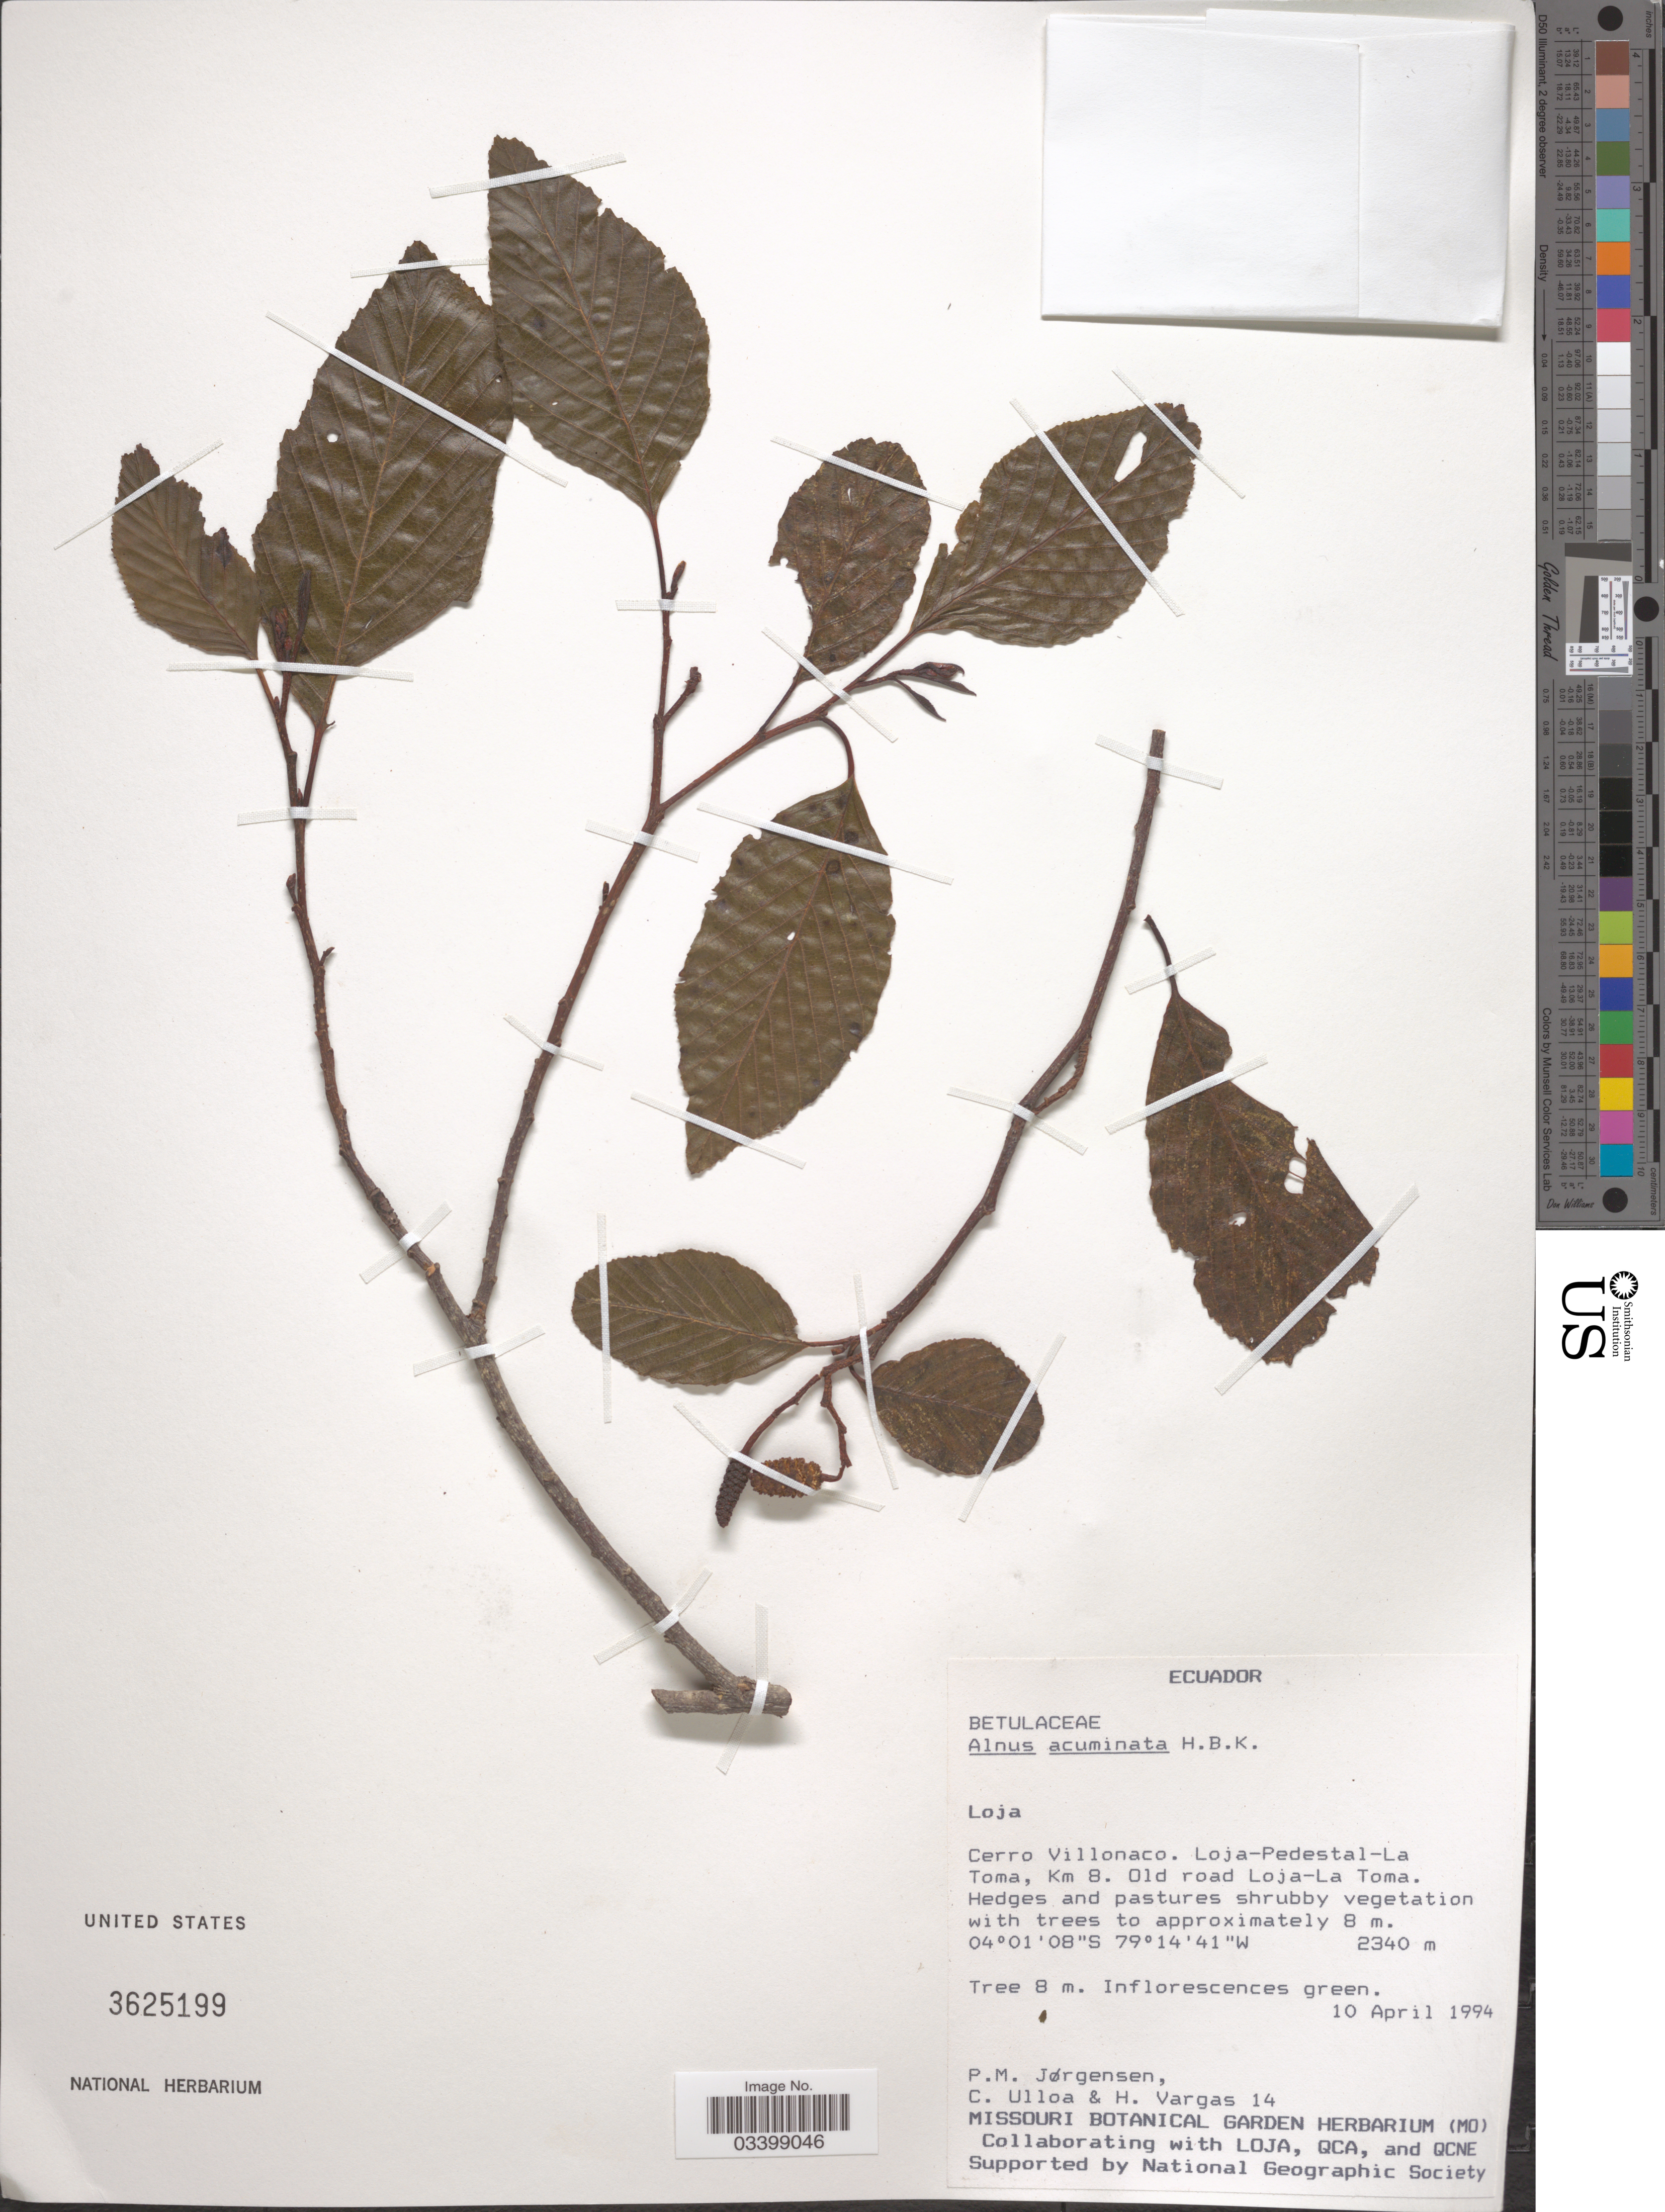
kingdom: Plantae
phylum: Tracheophyta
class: Magnoliopsida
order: Fagales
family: Betulaceae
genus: Alnus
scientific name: Alnus acuminata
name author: Kunth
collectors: P. Jørgensen, C. Ulloa & H. Vargas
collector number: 14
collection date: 1994-04-10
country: Ecuador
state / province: Loja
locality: Cerro Villonaco. Loja-Pedestal-La Toma, Km 8. Old road Loja-La Toma.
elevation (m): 2340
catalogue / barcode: US 3625199